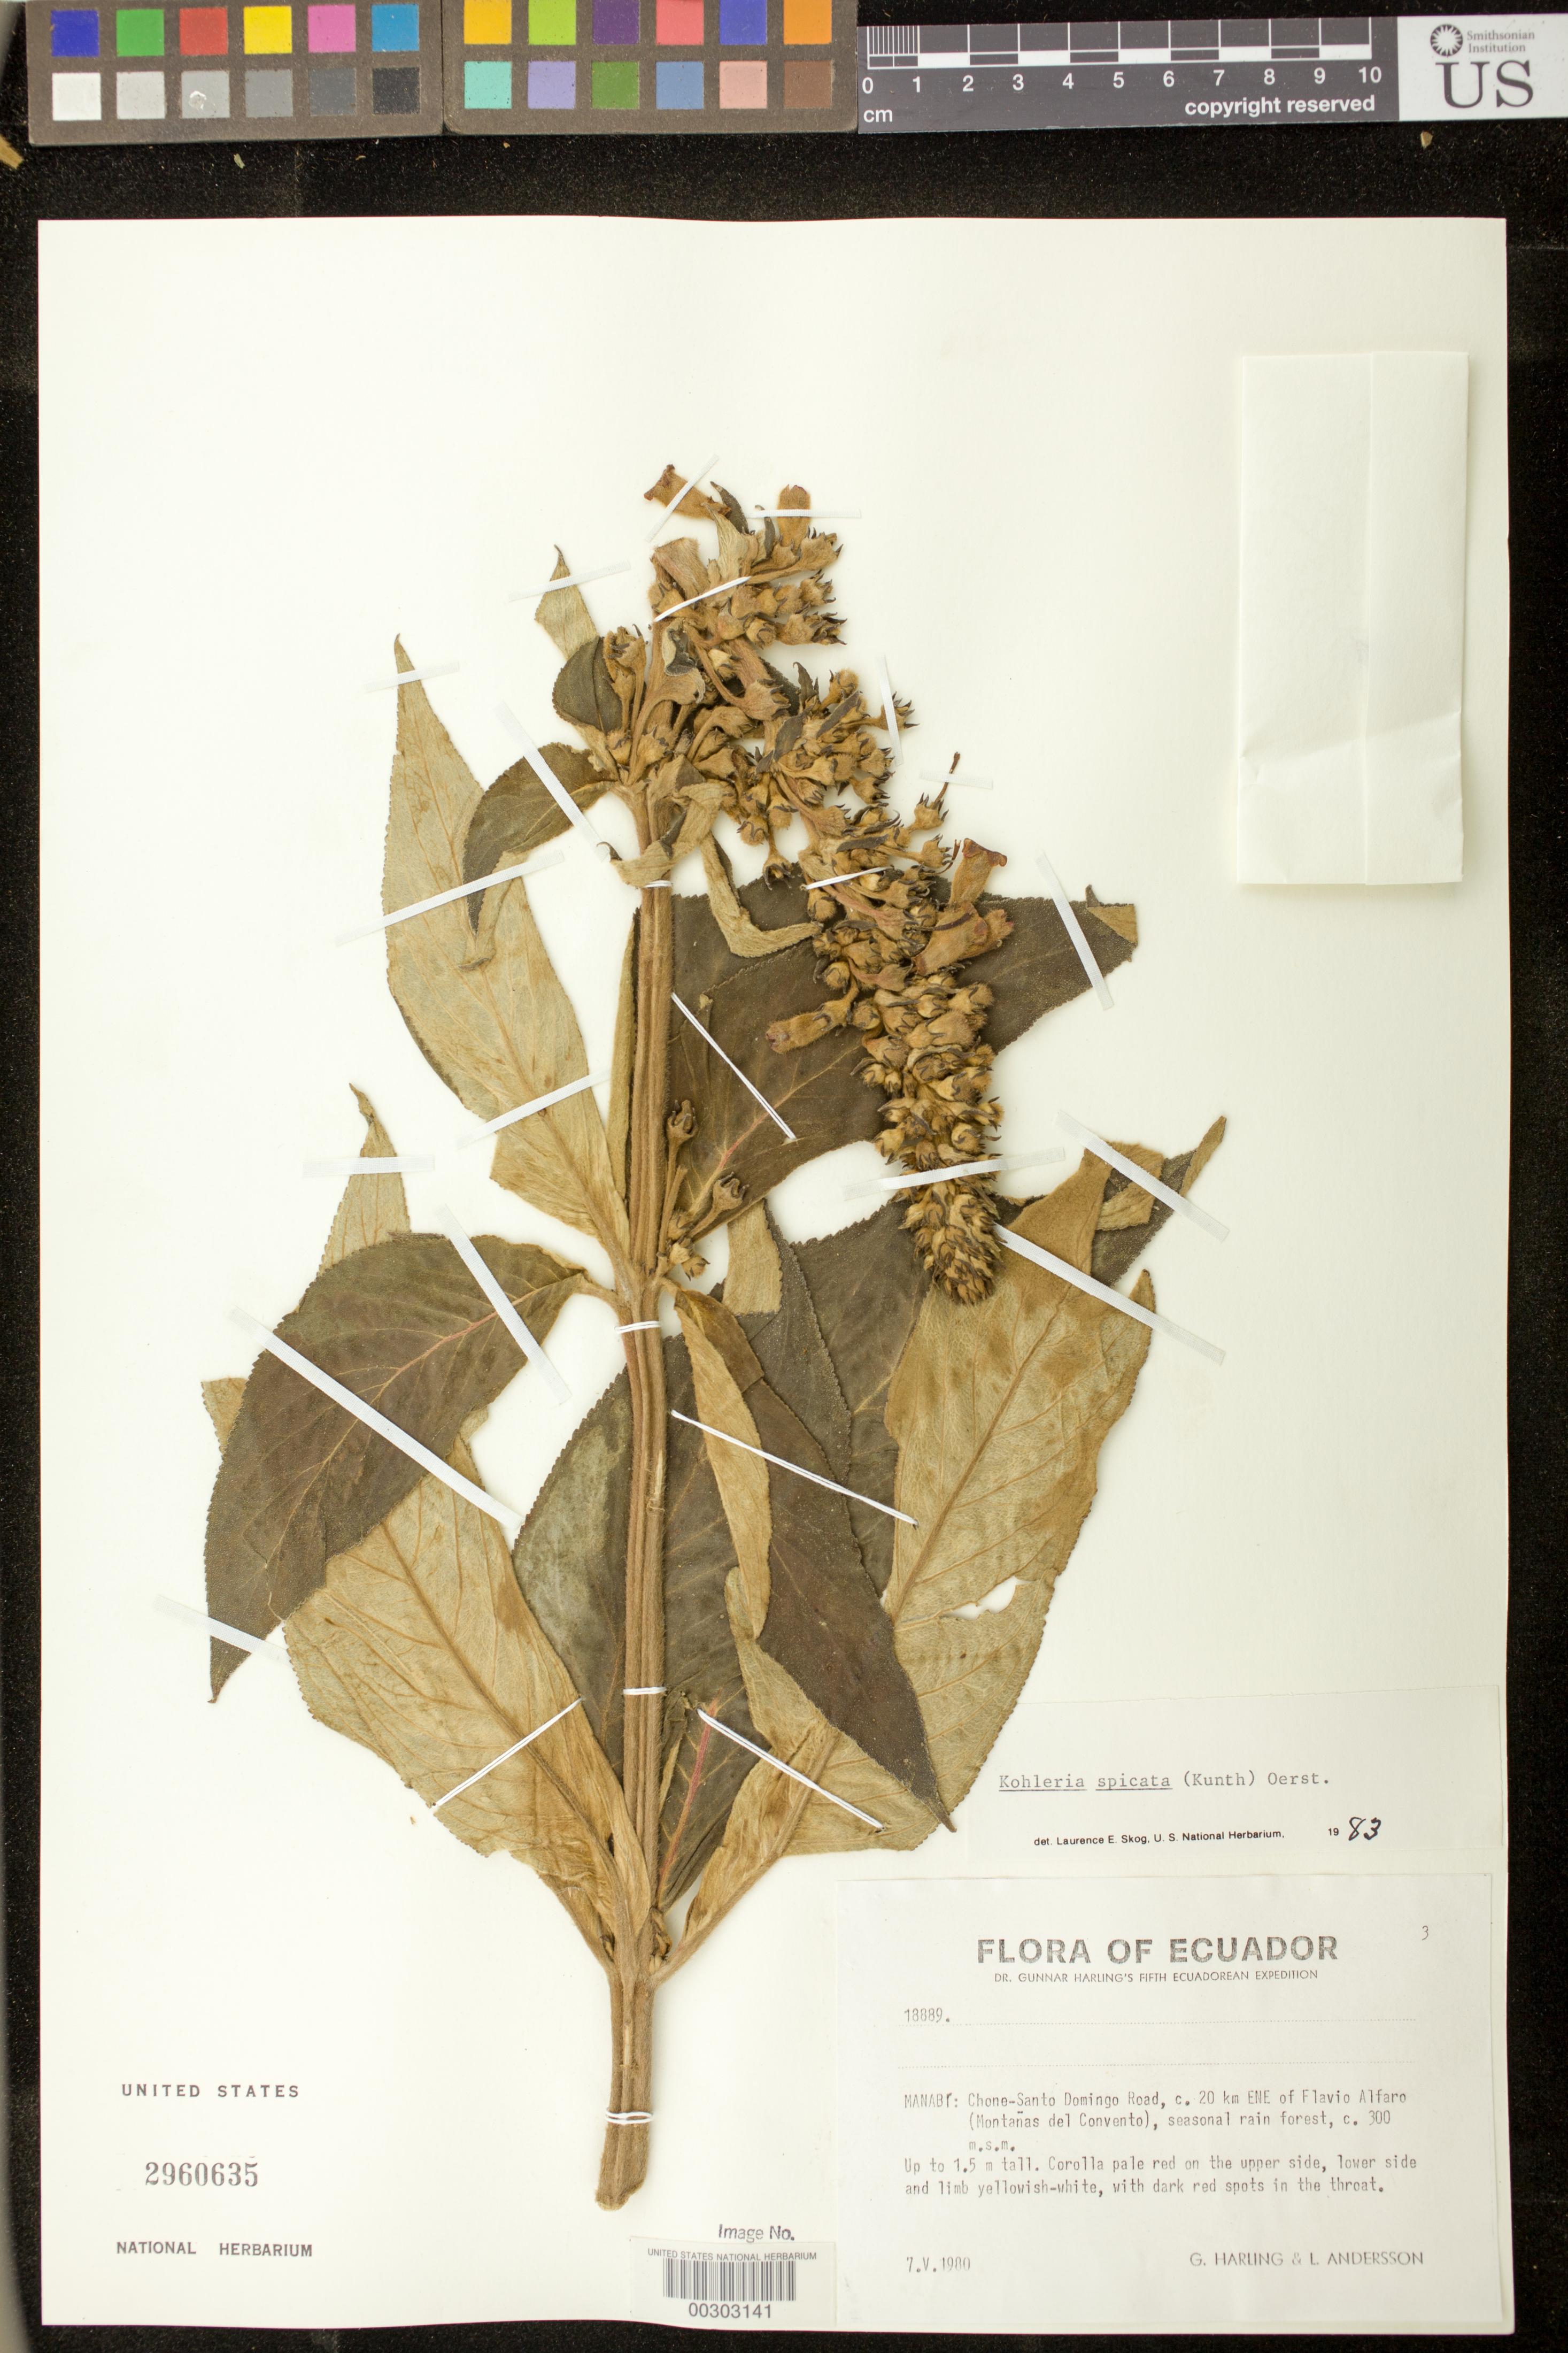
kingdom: Plantae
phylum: Tracheophyta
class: Magnoliopsida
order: Lamiales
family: Gesneriaceae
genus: Kohleria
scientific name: Kohleria spicata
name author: (Kunth) Oerst.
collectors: G. Harling & L. Andersson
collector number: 18889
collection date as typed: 07 May 1980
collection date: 1980-05-07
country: Ecuador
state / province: Manabí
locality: Chone-Santo Domingo road, C 20 km ENE of Flavio Alfaro (Montanas del Convento)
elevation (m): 300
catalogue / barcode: US 2960635